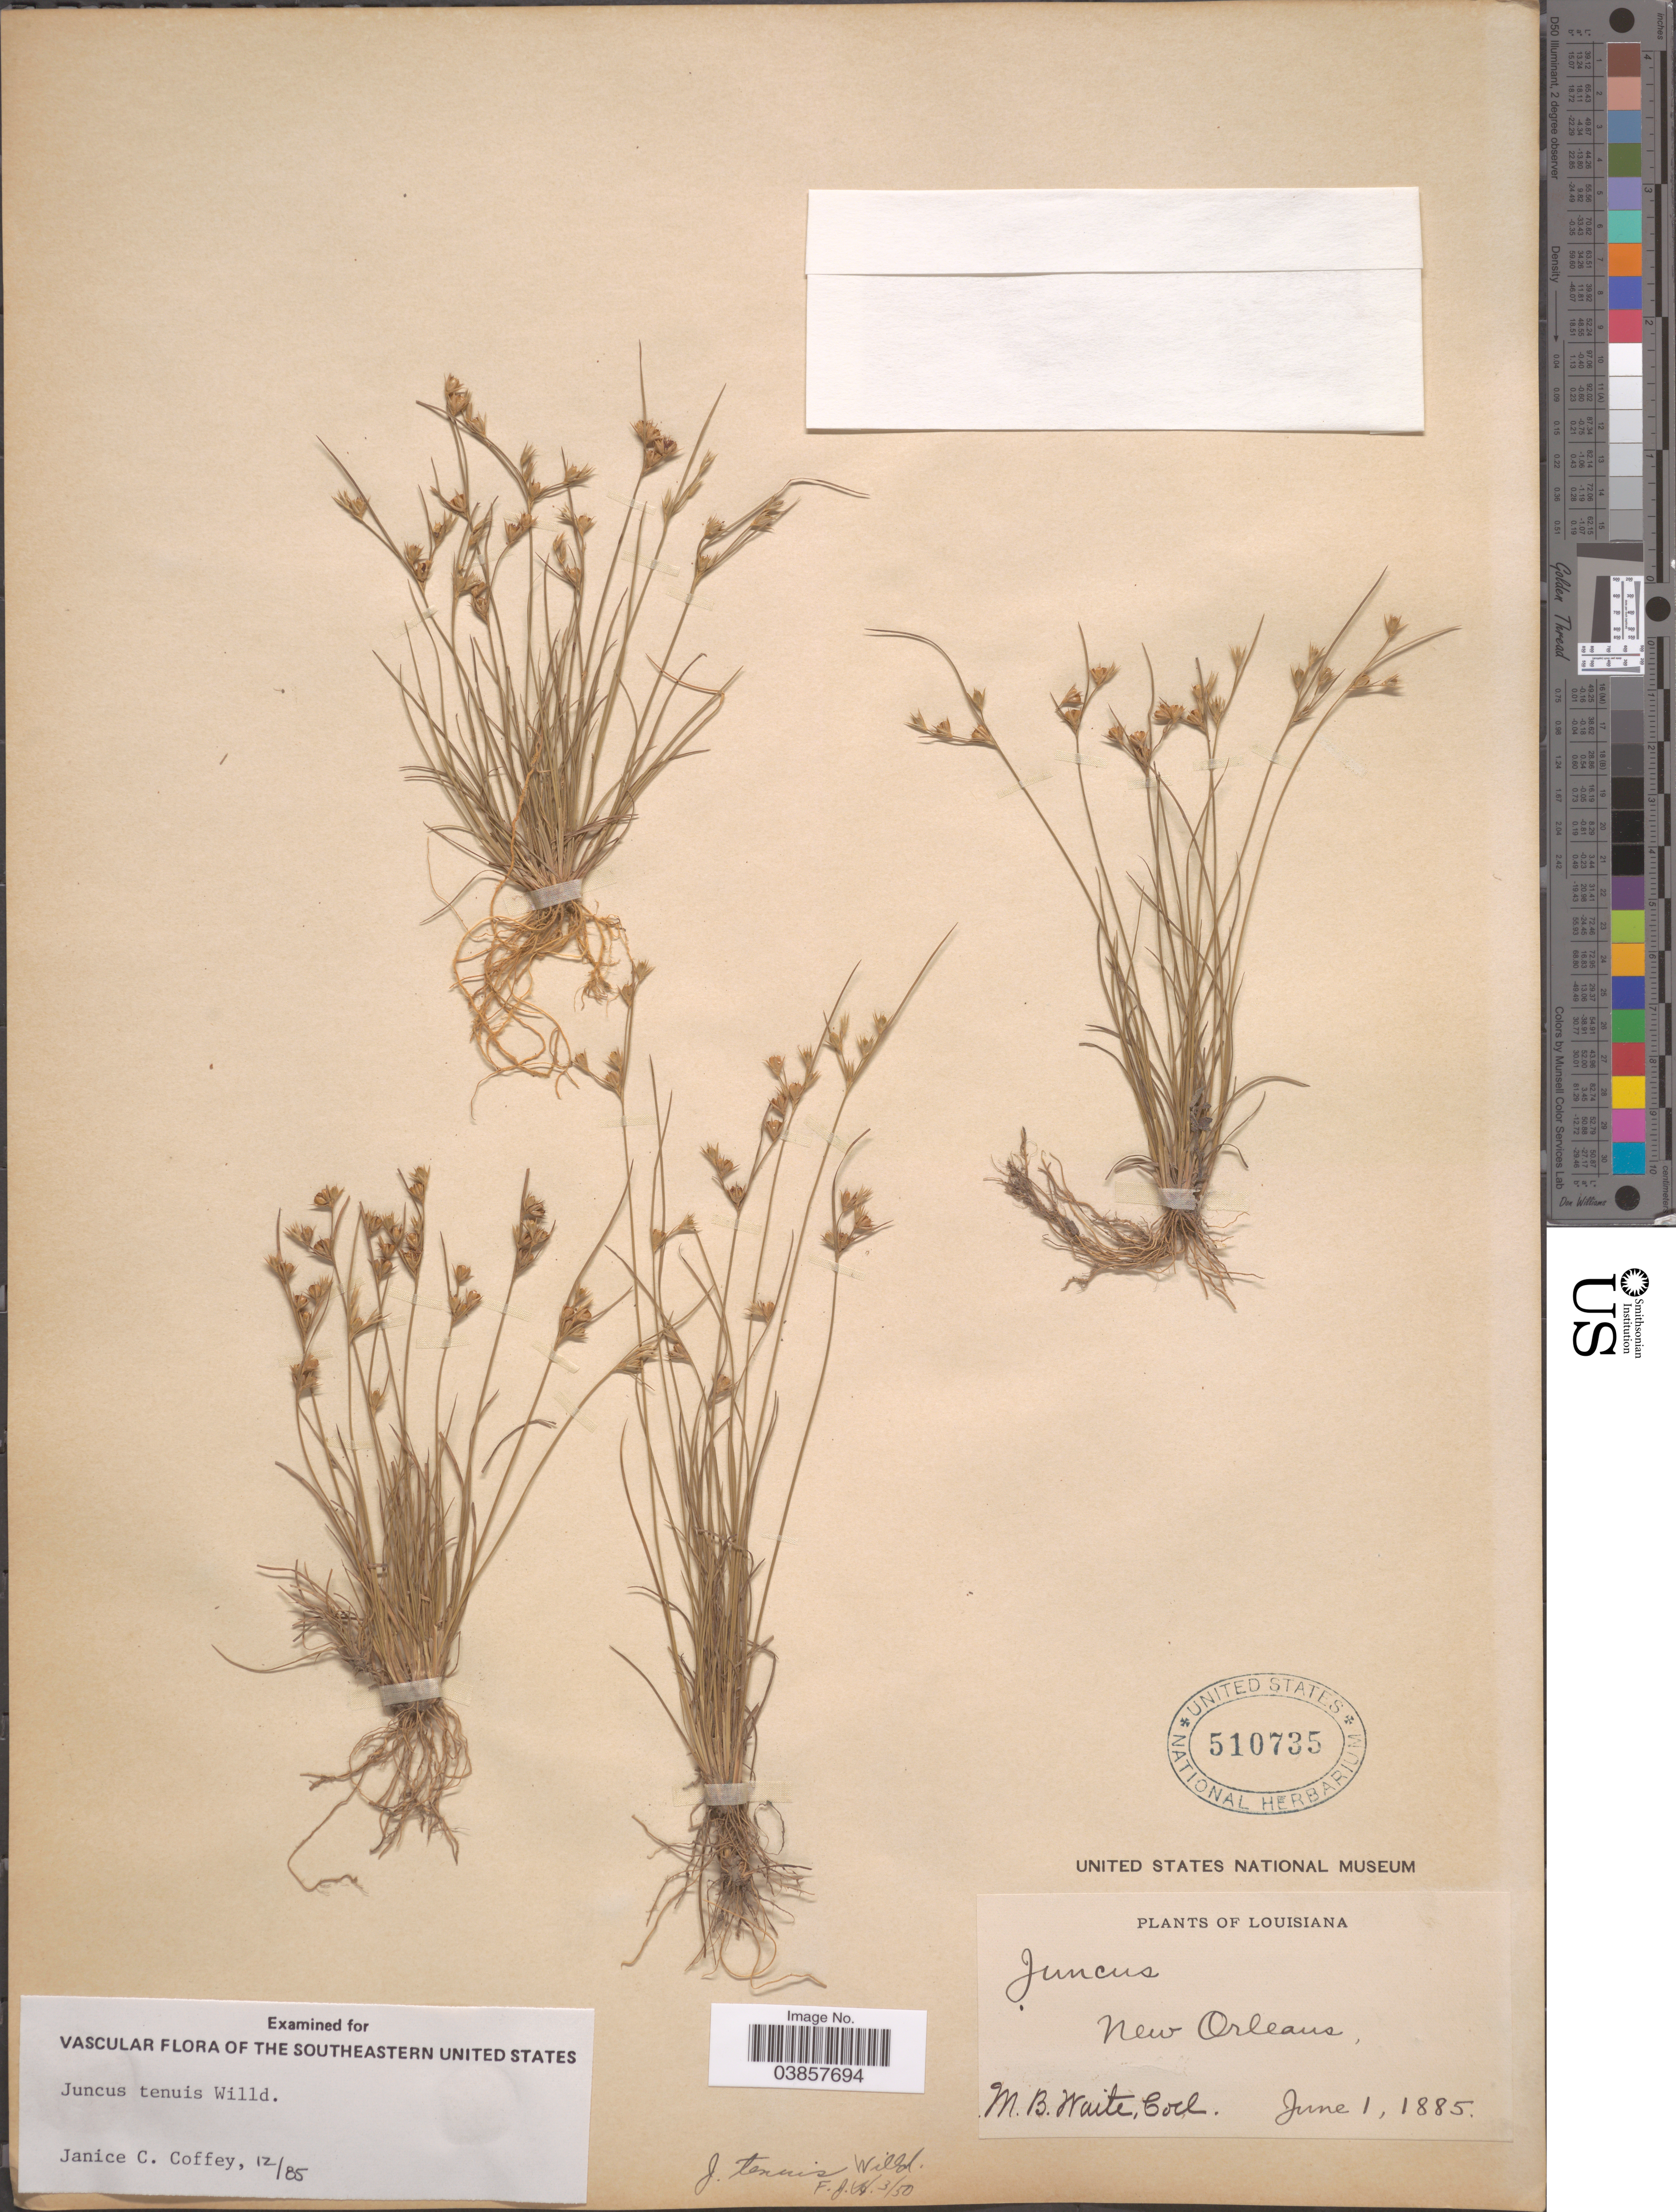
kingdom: Plantae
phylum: Tracheophyta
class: Liliopsida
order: Poales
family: Juncaceae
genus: Juncus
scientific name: Juncus tenuis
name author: Willd.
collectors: M. B. Waite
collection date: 1885-06-01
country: United States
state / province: Louisiana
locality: New Orleans.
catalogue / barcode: US 510735